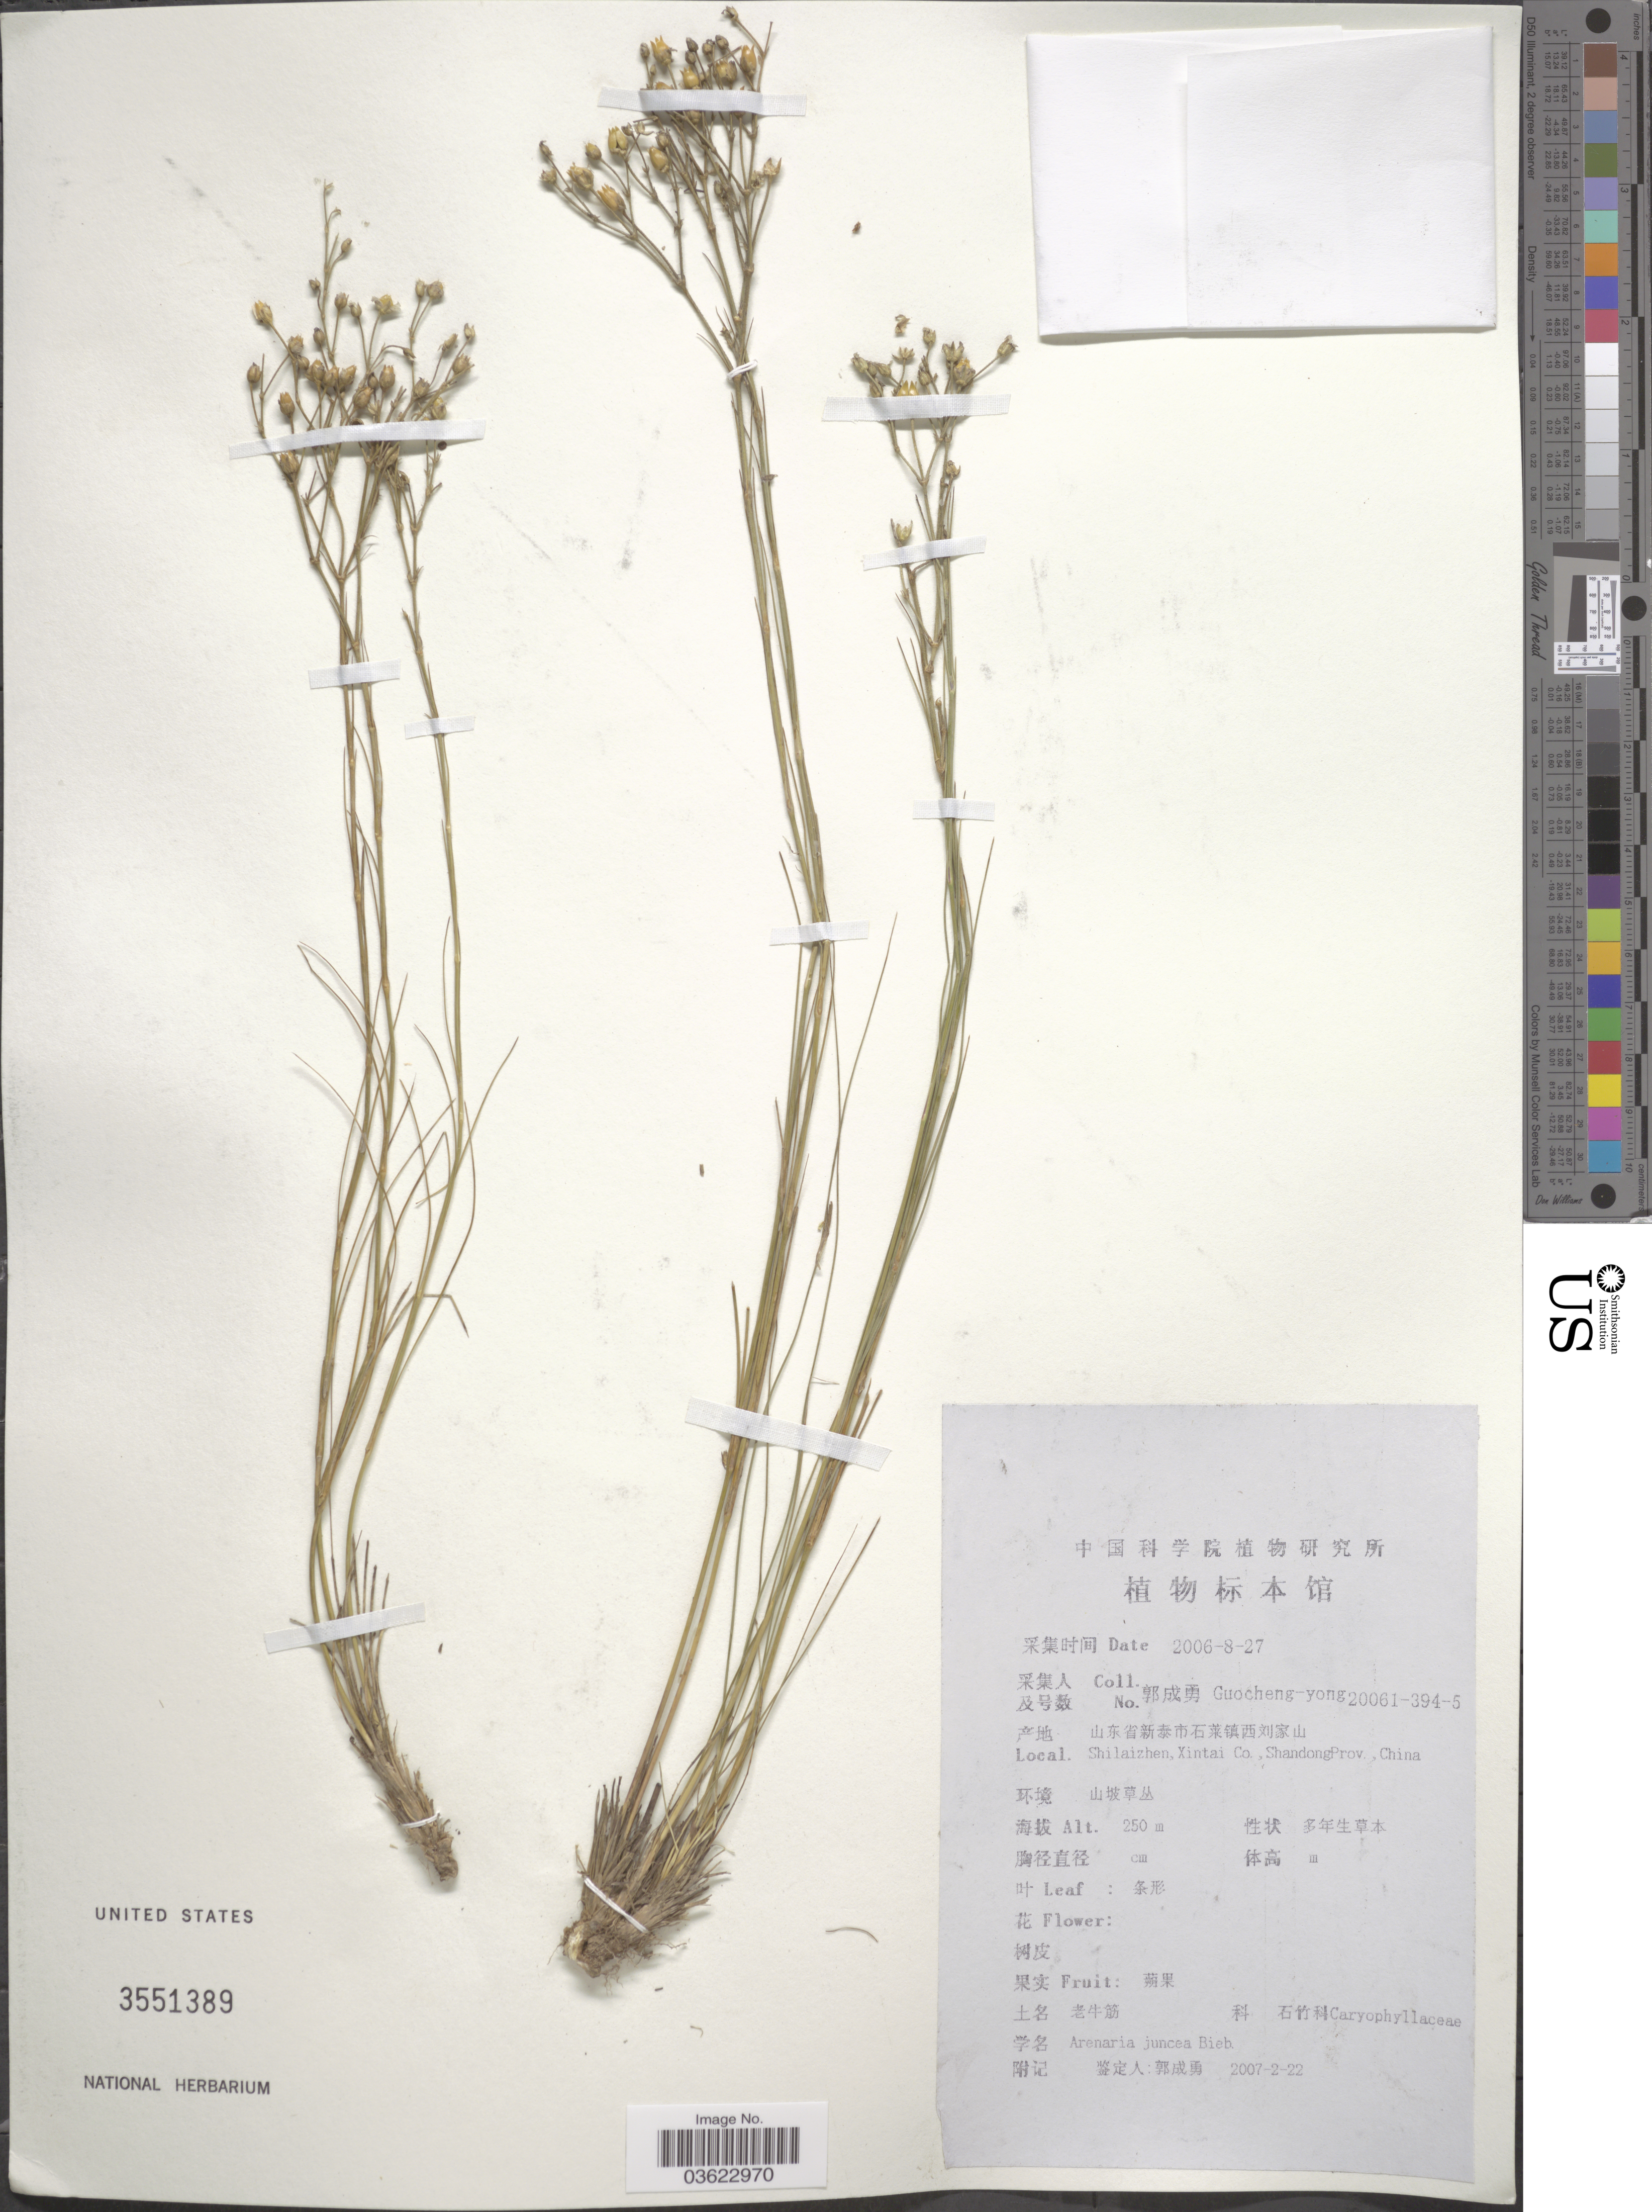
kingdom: Plantae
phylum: Tracheophyta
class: Magnoliopsida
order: Caryophyllales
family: Caryophyllaceae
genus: Eremogone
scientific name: Eremogone juncea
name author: (M. Bieb.) Fenzl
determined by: U.S. National Herbarium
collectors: Guo cheng-yong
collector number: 20061-394-5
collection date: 2006-08-27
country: China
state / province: Shandong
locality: Shilaizhen, Xintai Co.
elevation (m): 250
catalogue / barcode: US 3551389